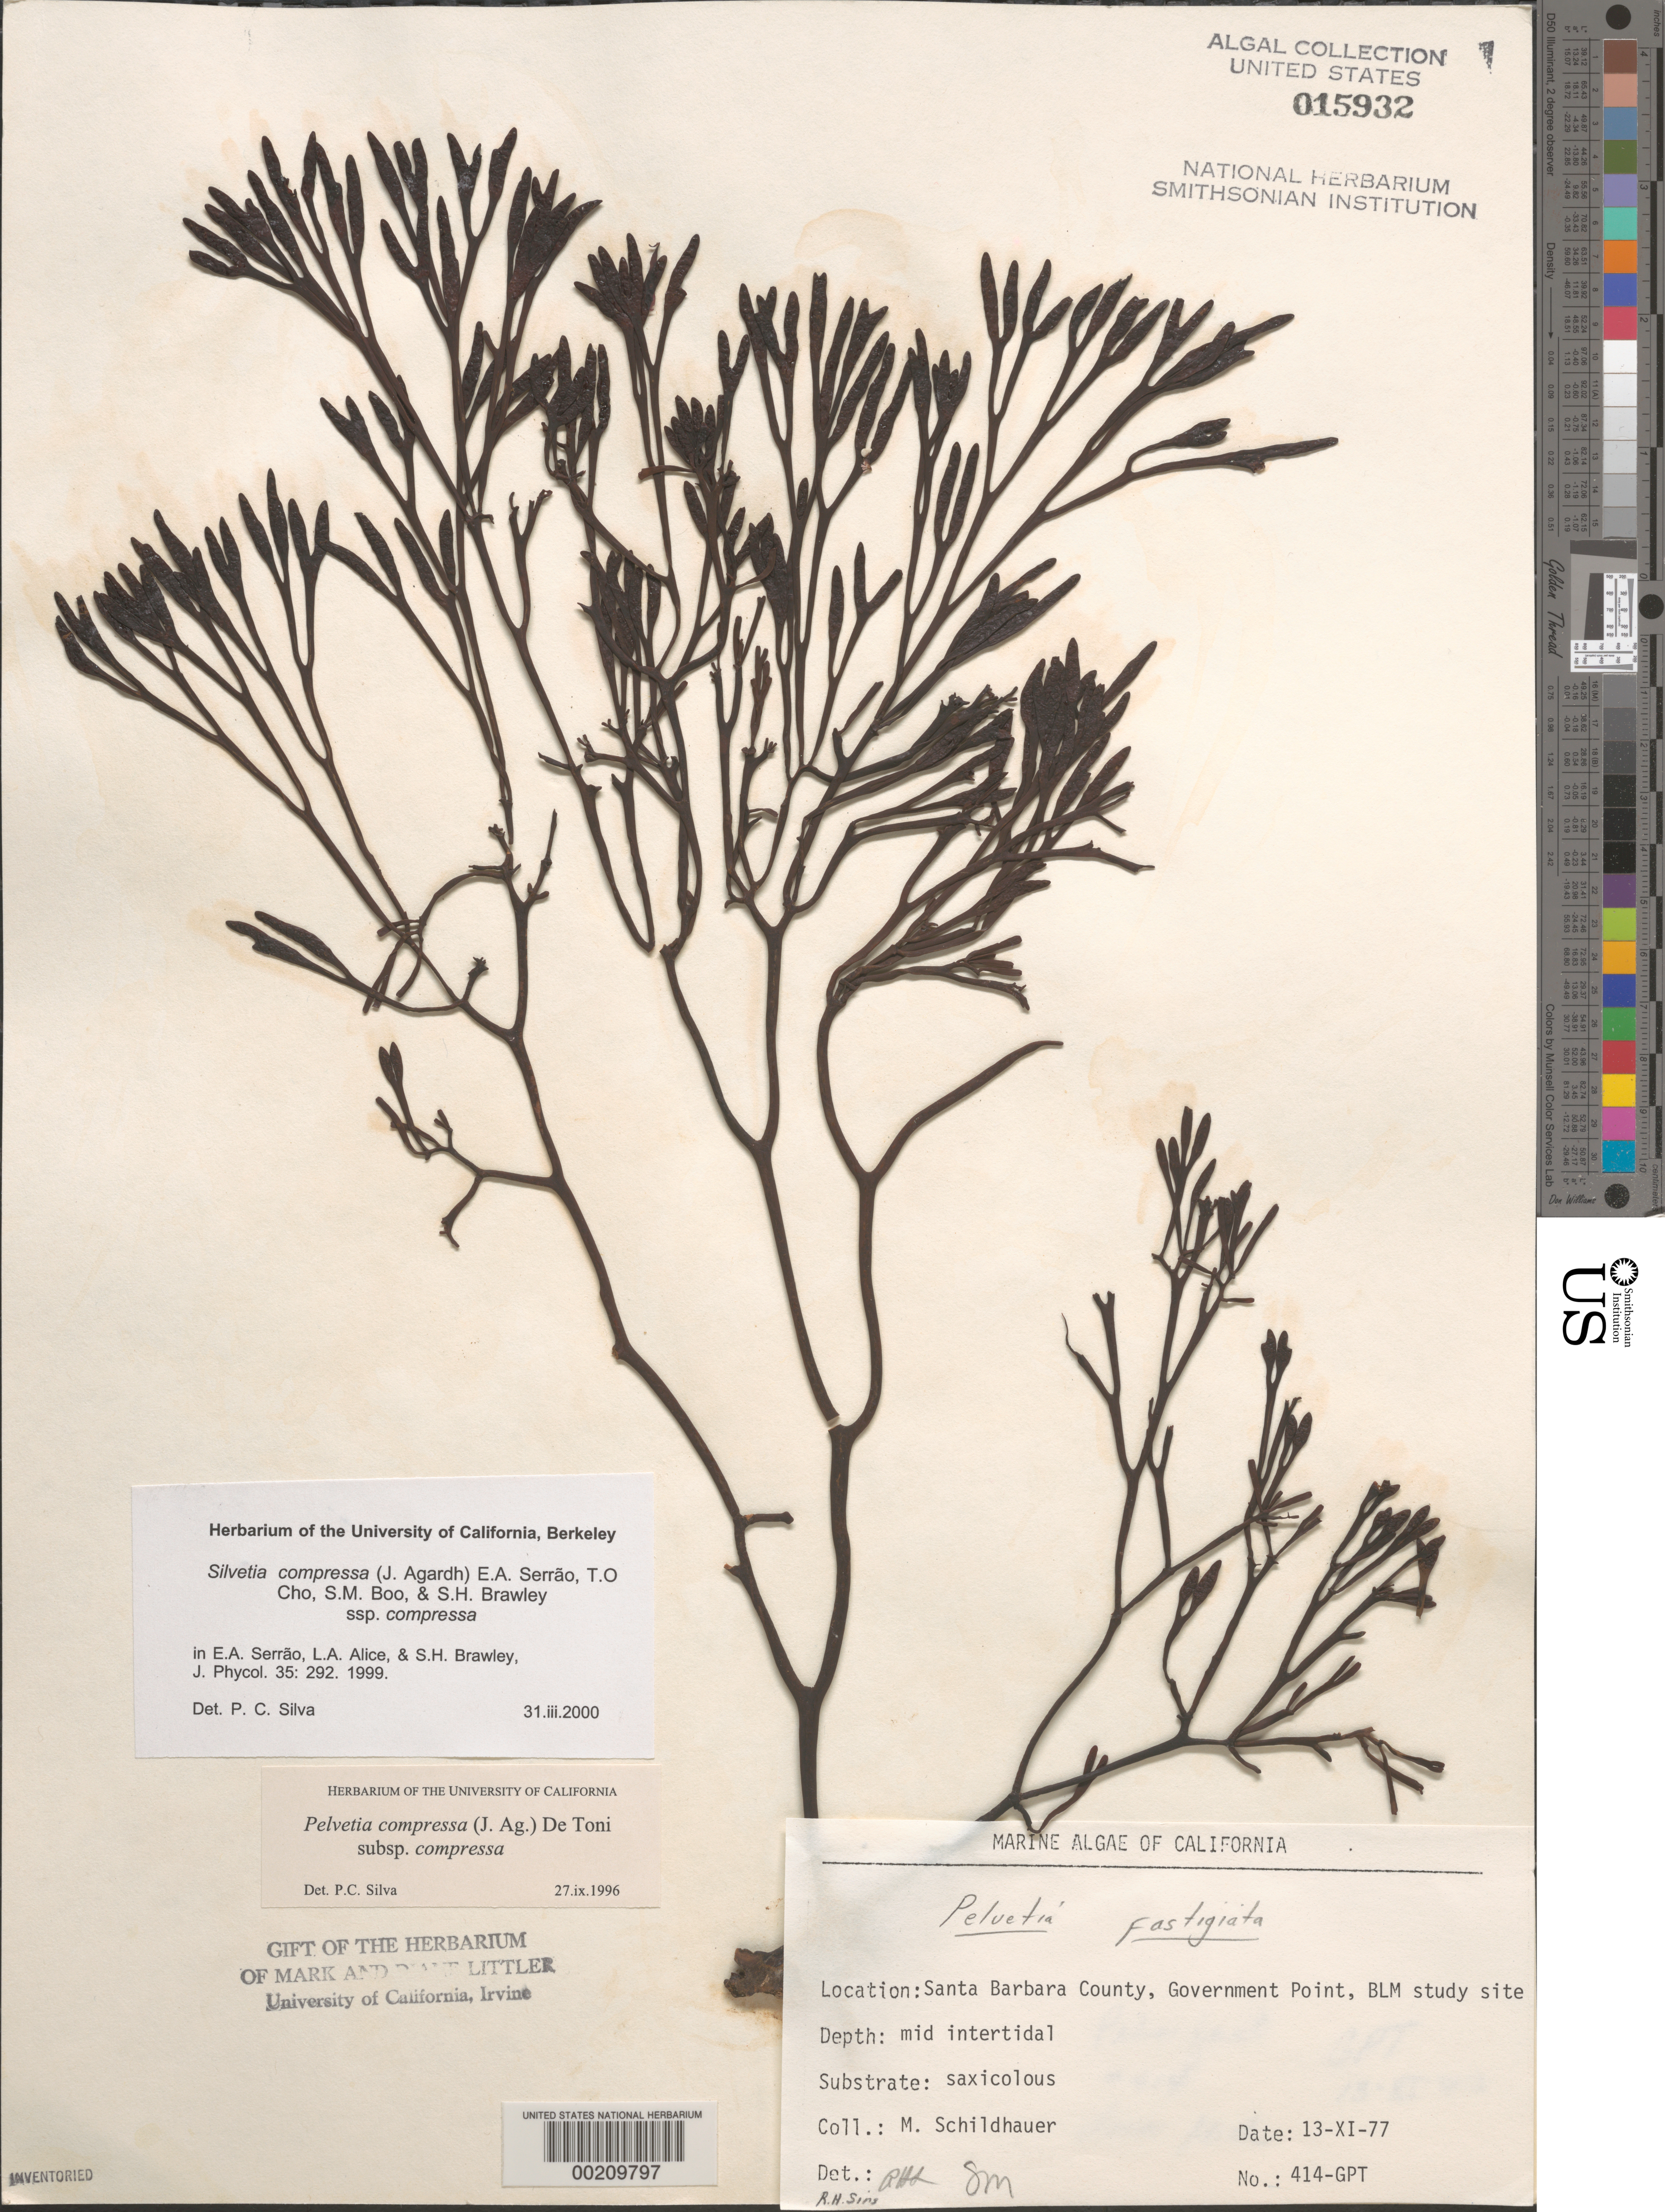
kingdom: Chromista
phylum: Ochrophyta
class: Phaeophyceae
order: Fucales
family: Fucaceae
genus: Silvetia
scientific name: Silvetia compressa subsp. compressa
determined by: Silva, P. C.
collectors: M. Schildhauer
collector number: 414-GPT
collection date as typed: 13 Nov 1977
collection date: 1977-11-13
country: United States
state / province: California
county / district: Santa Barbara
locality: Government Point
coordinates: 34 26'31"N, 120 24'06"W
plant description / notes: BLM-SOCALBIGHT Rocky Intertidal Survey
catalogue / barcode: US 15932